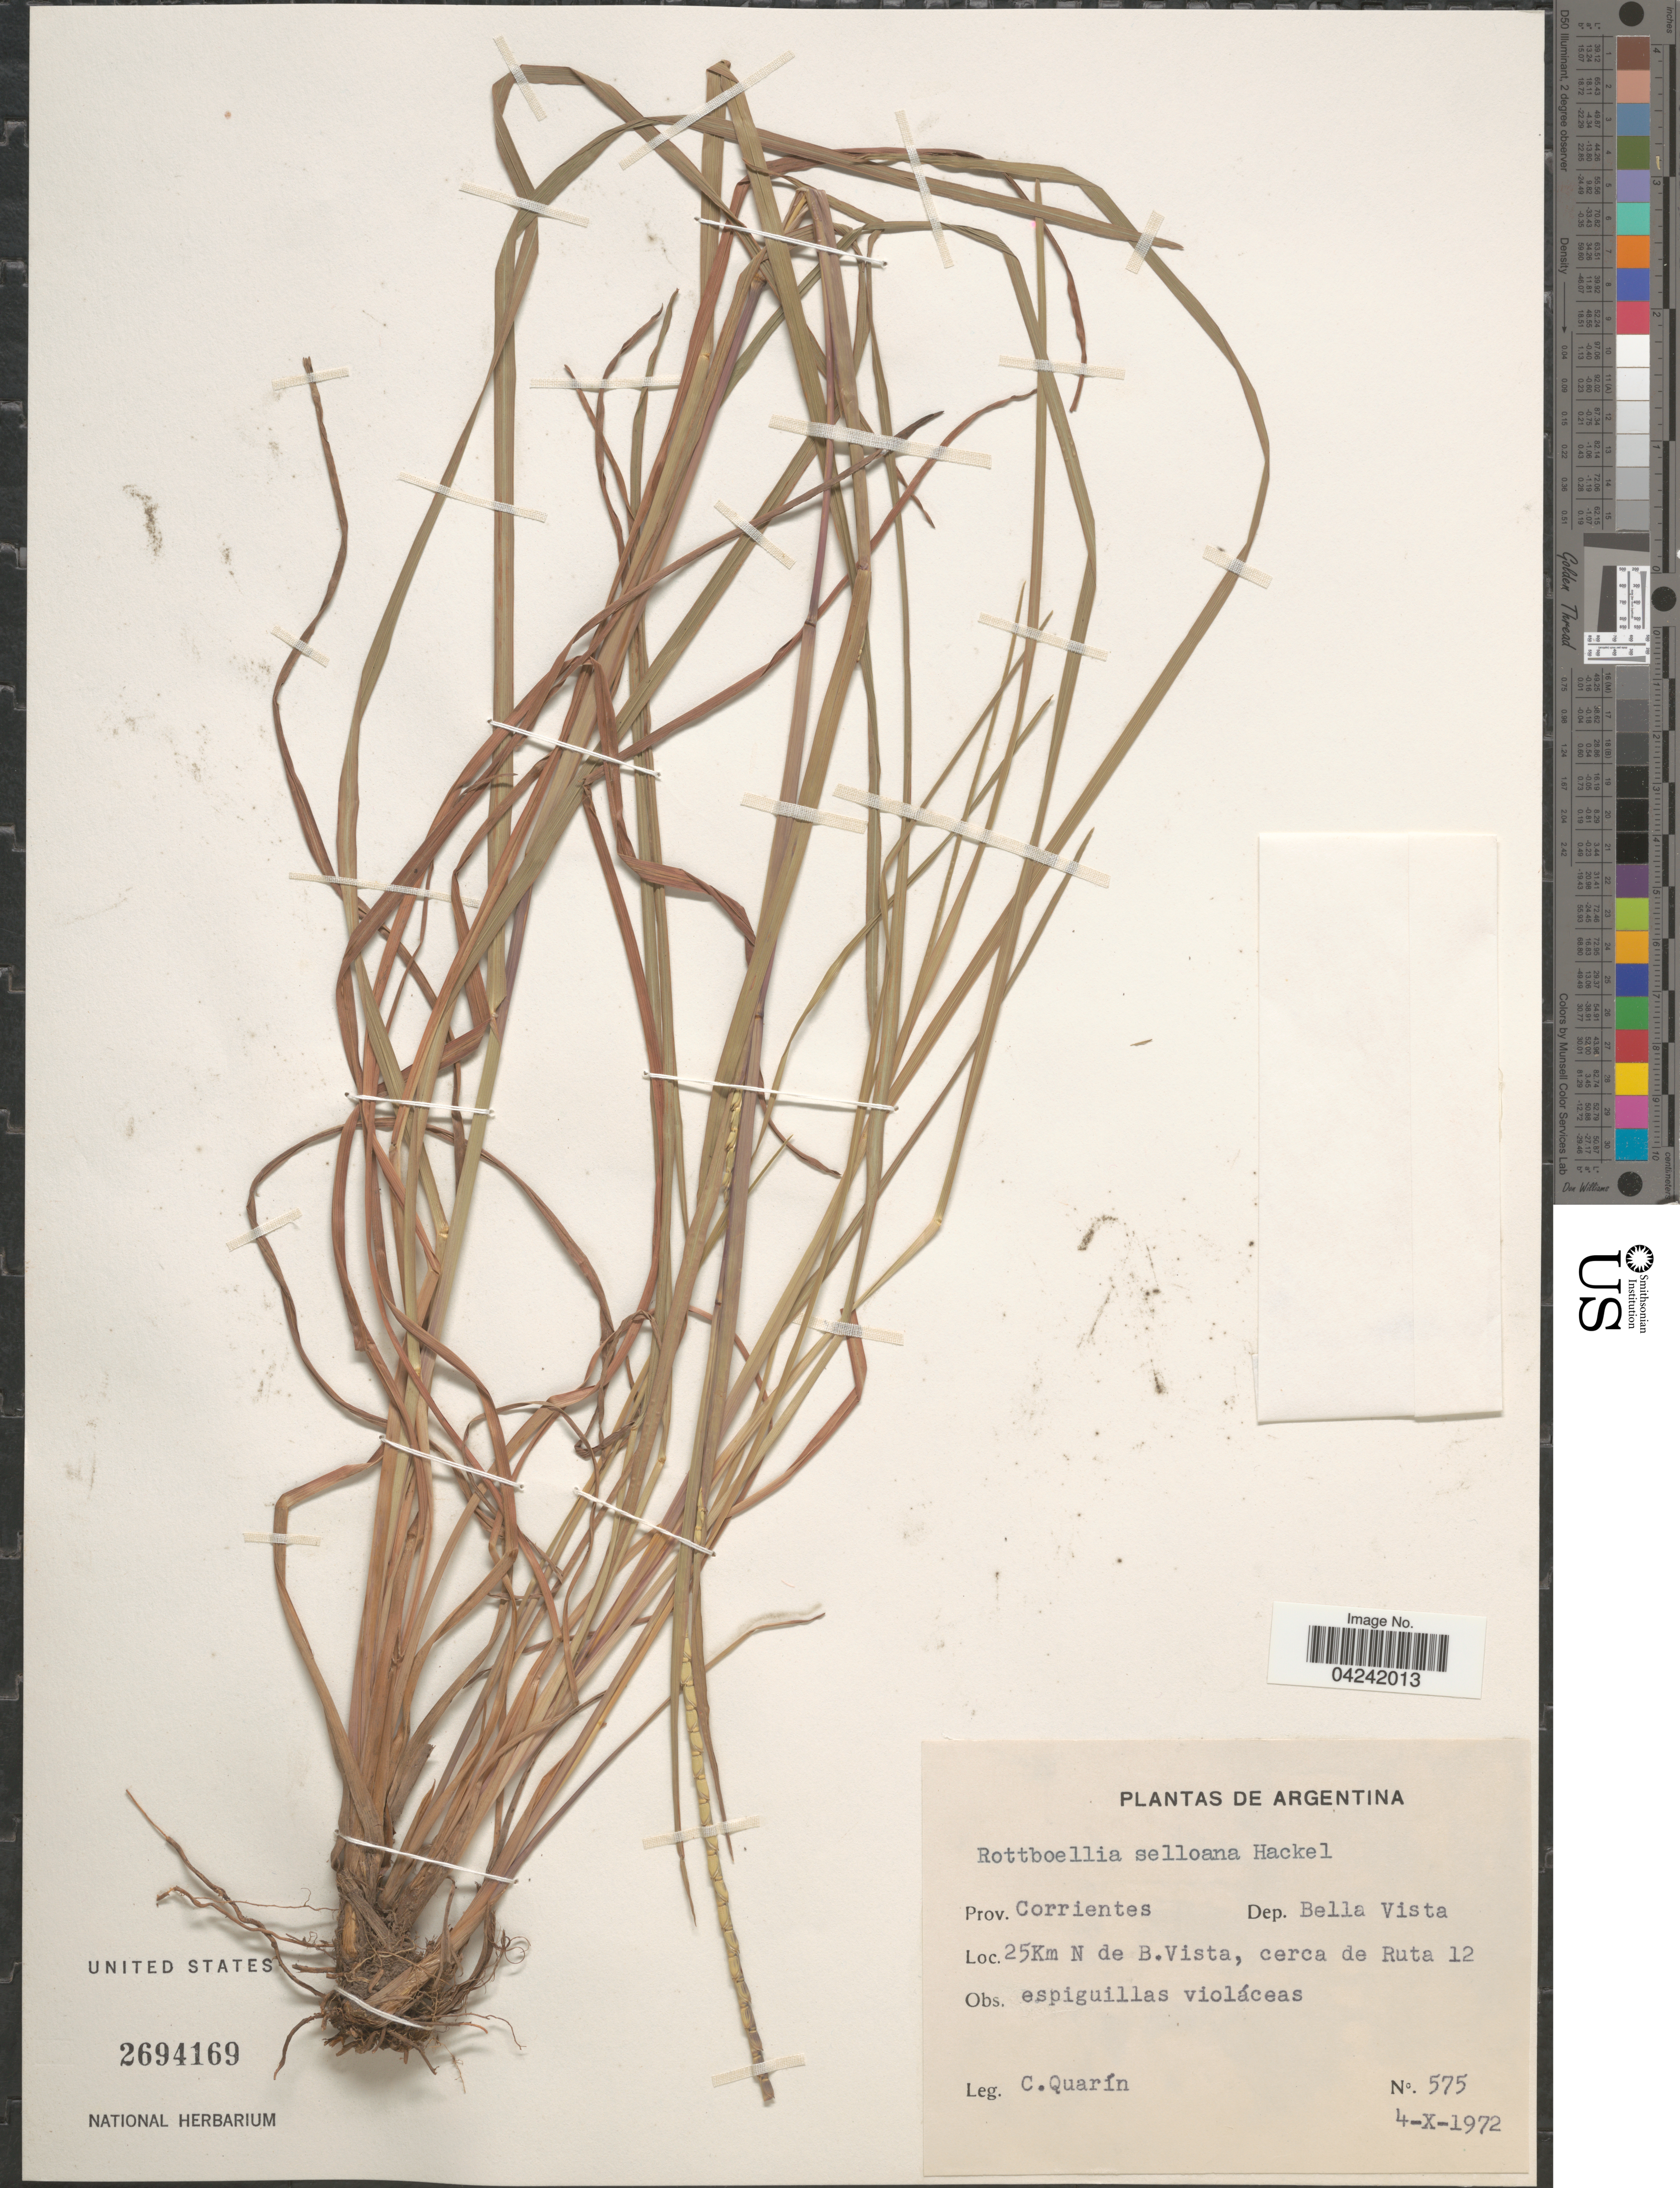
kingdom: Plantae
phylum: Tracheophyta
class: Liliopsida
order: Poales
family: Poaceae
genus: Mnesithea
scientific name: Mnesithea selloana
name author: (Hack.) de Koning & Sosef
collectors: C. Quarín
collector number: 575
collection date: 1972-10-04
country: Argentina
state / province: Corrientes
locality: Dep. Bella Vista. 25Km N de B. Vista, cerca de Ruta 12.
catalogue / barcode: US 2694169